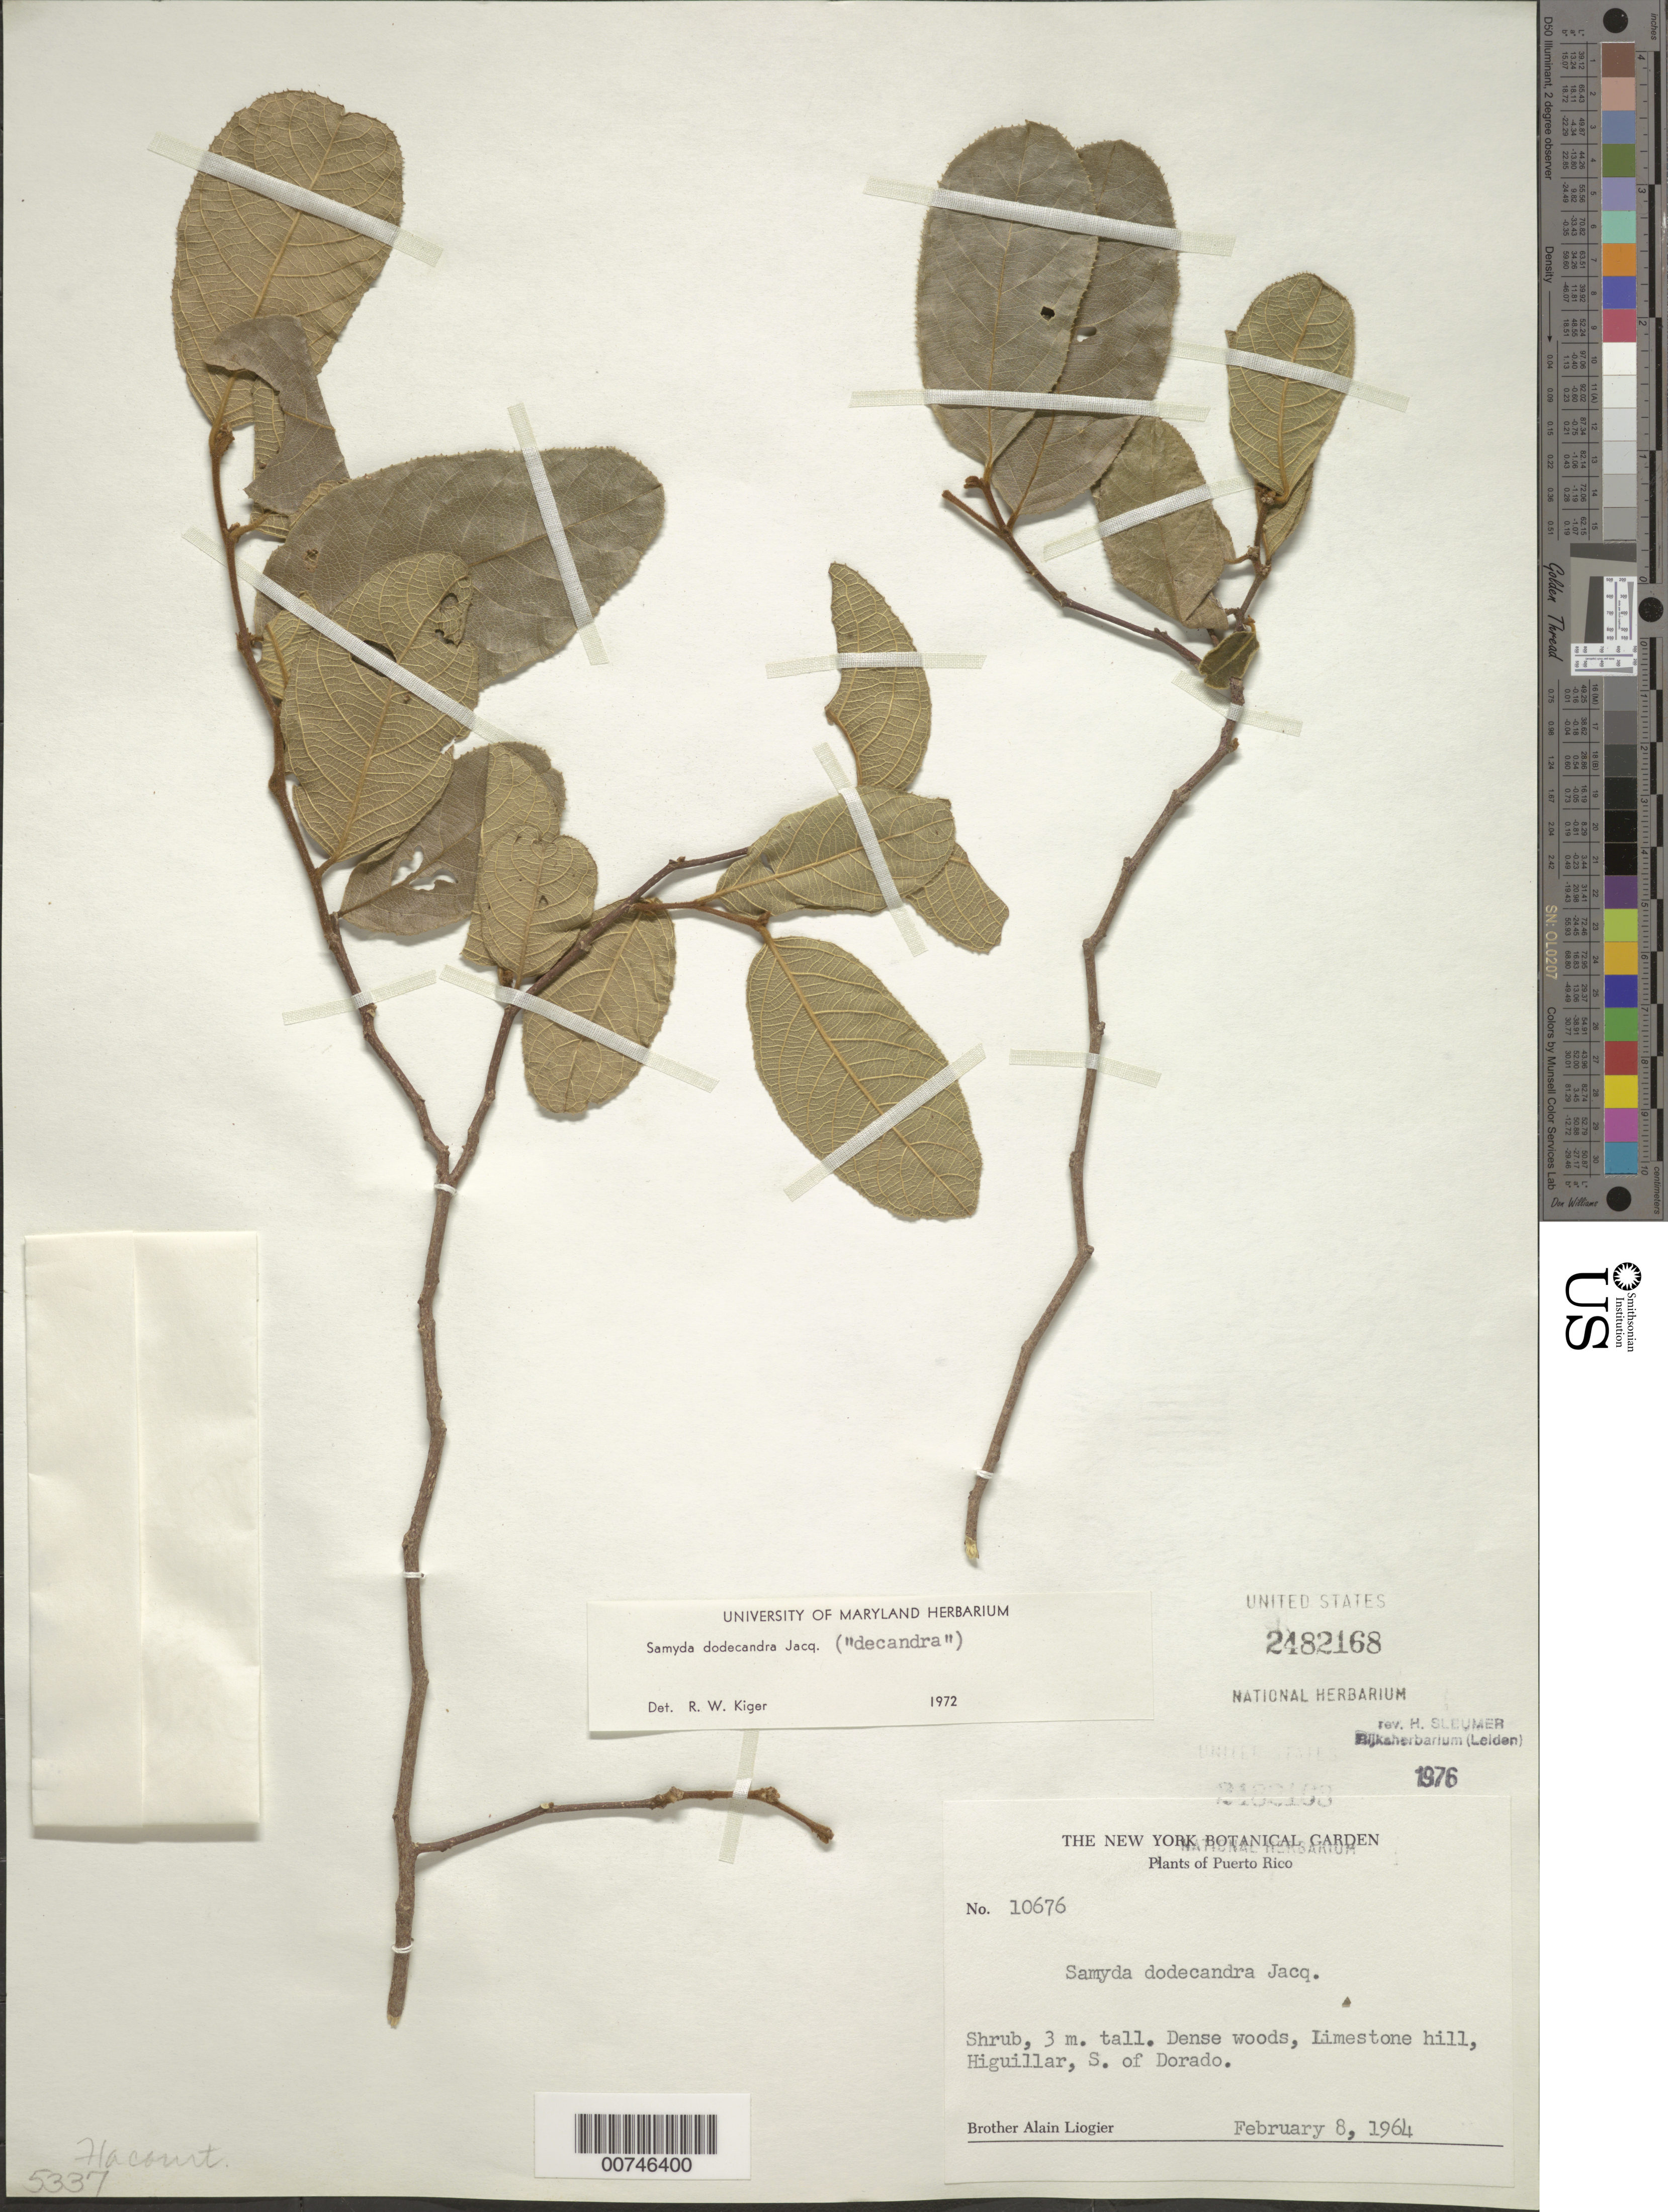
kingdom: Plantae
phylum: Tracheophyta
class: Magnoliopsida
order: Malpighiales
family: Salicaceae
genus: Casearia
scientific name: Casearia dodecandra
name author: (Jacq.) T. Samar. & M.H. Alford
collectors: A. H. Liogier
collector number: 10676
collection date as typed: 08 Feb 1964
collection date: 1964-02-08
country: Puerto Rico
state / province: Dorado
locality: Higuillar, S. of Dorado, Dense woods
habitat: Limestone hills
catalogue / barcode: US 2482168